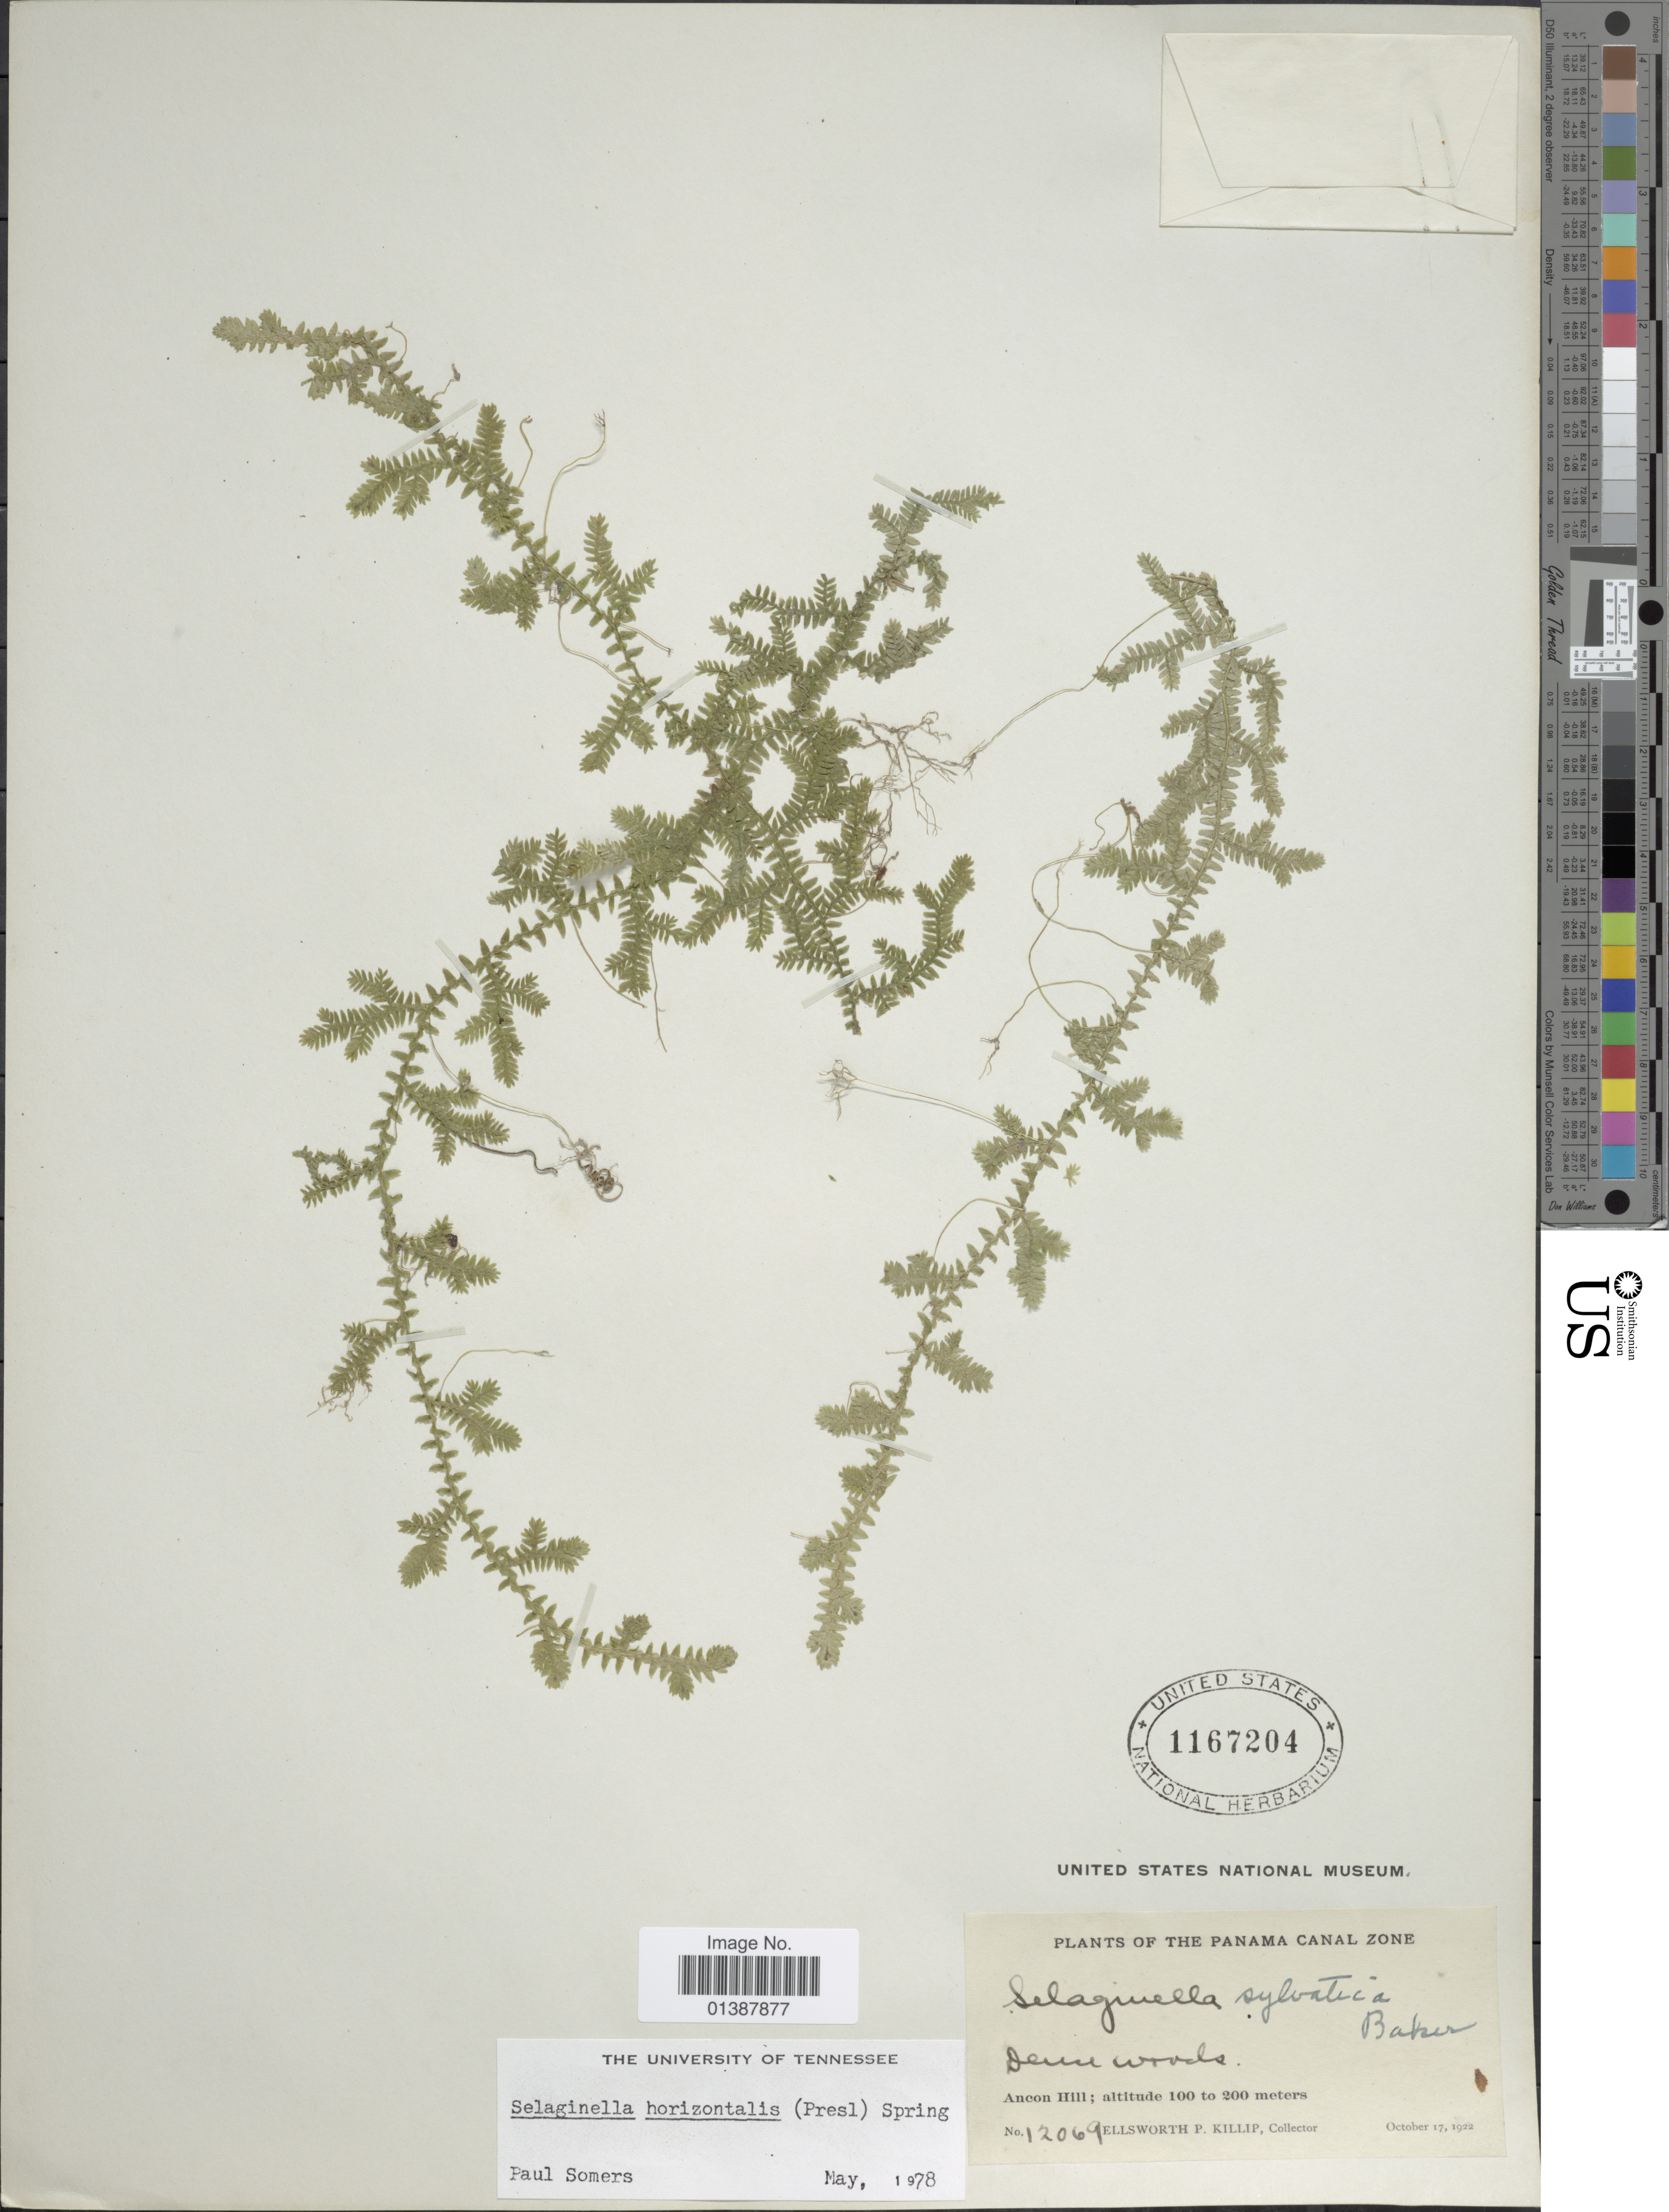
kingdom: Plantae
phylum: Tracheophyta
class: Lycopodiopsida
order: Selaginellales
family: Selaginellaceae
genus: Selaginella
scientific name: Selaginella horizontalis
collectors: E. P. Killip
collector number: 12069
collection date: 1922-10-17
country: Panama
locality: The Panama Canal Zone, Ancon Hill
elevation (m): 100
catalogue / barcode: US 1167204